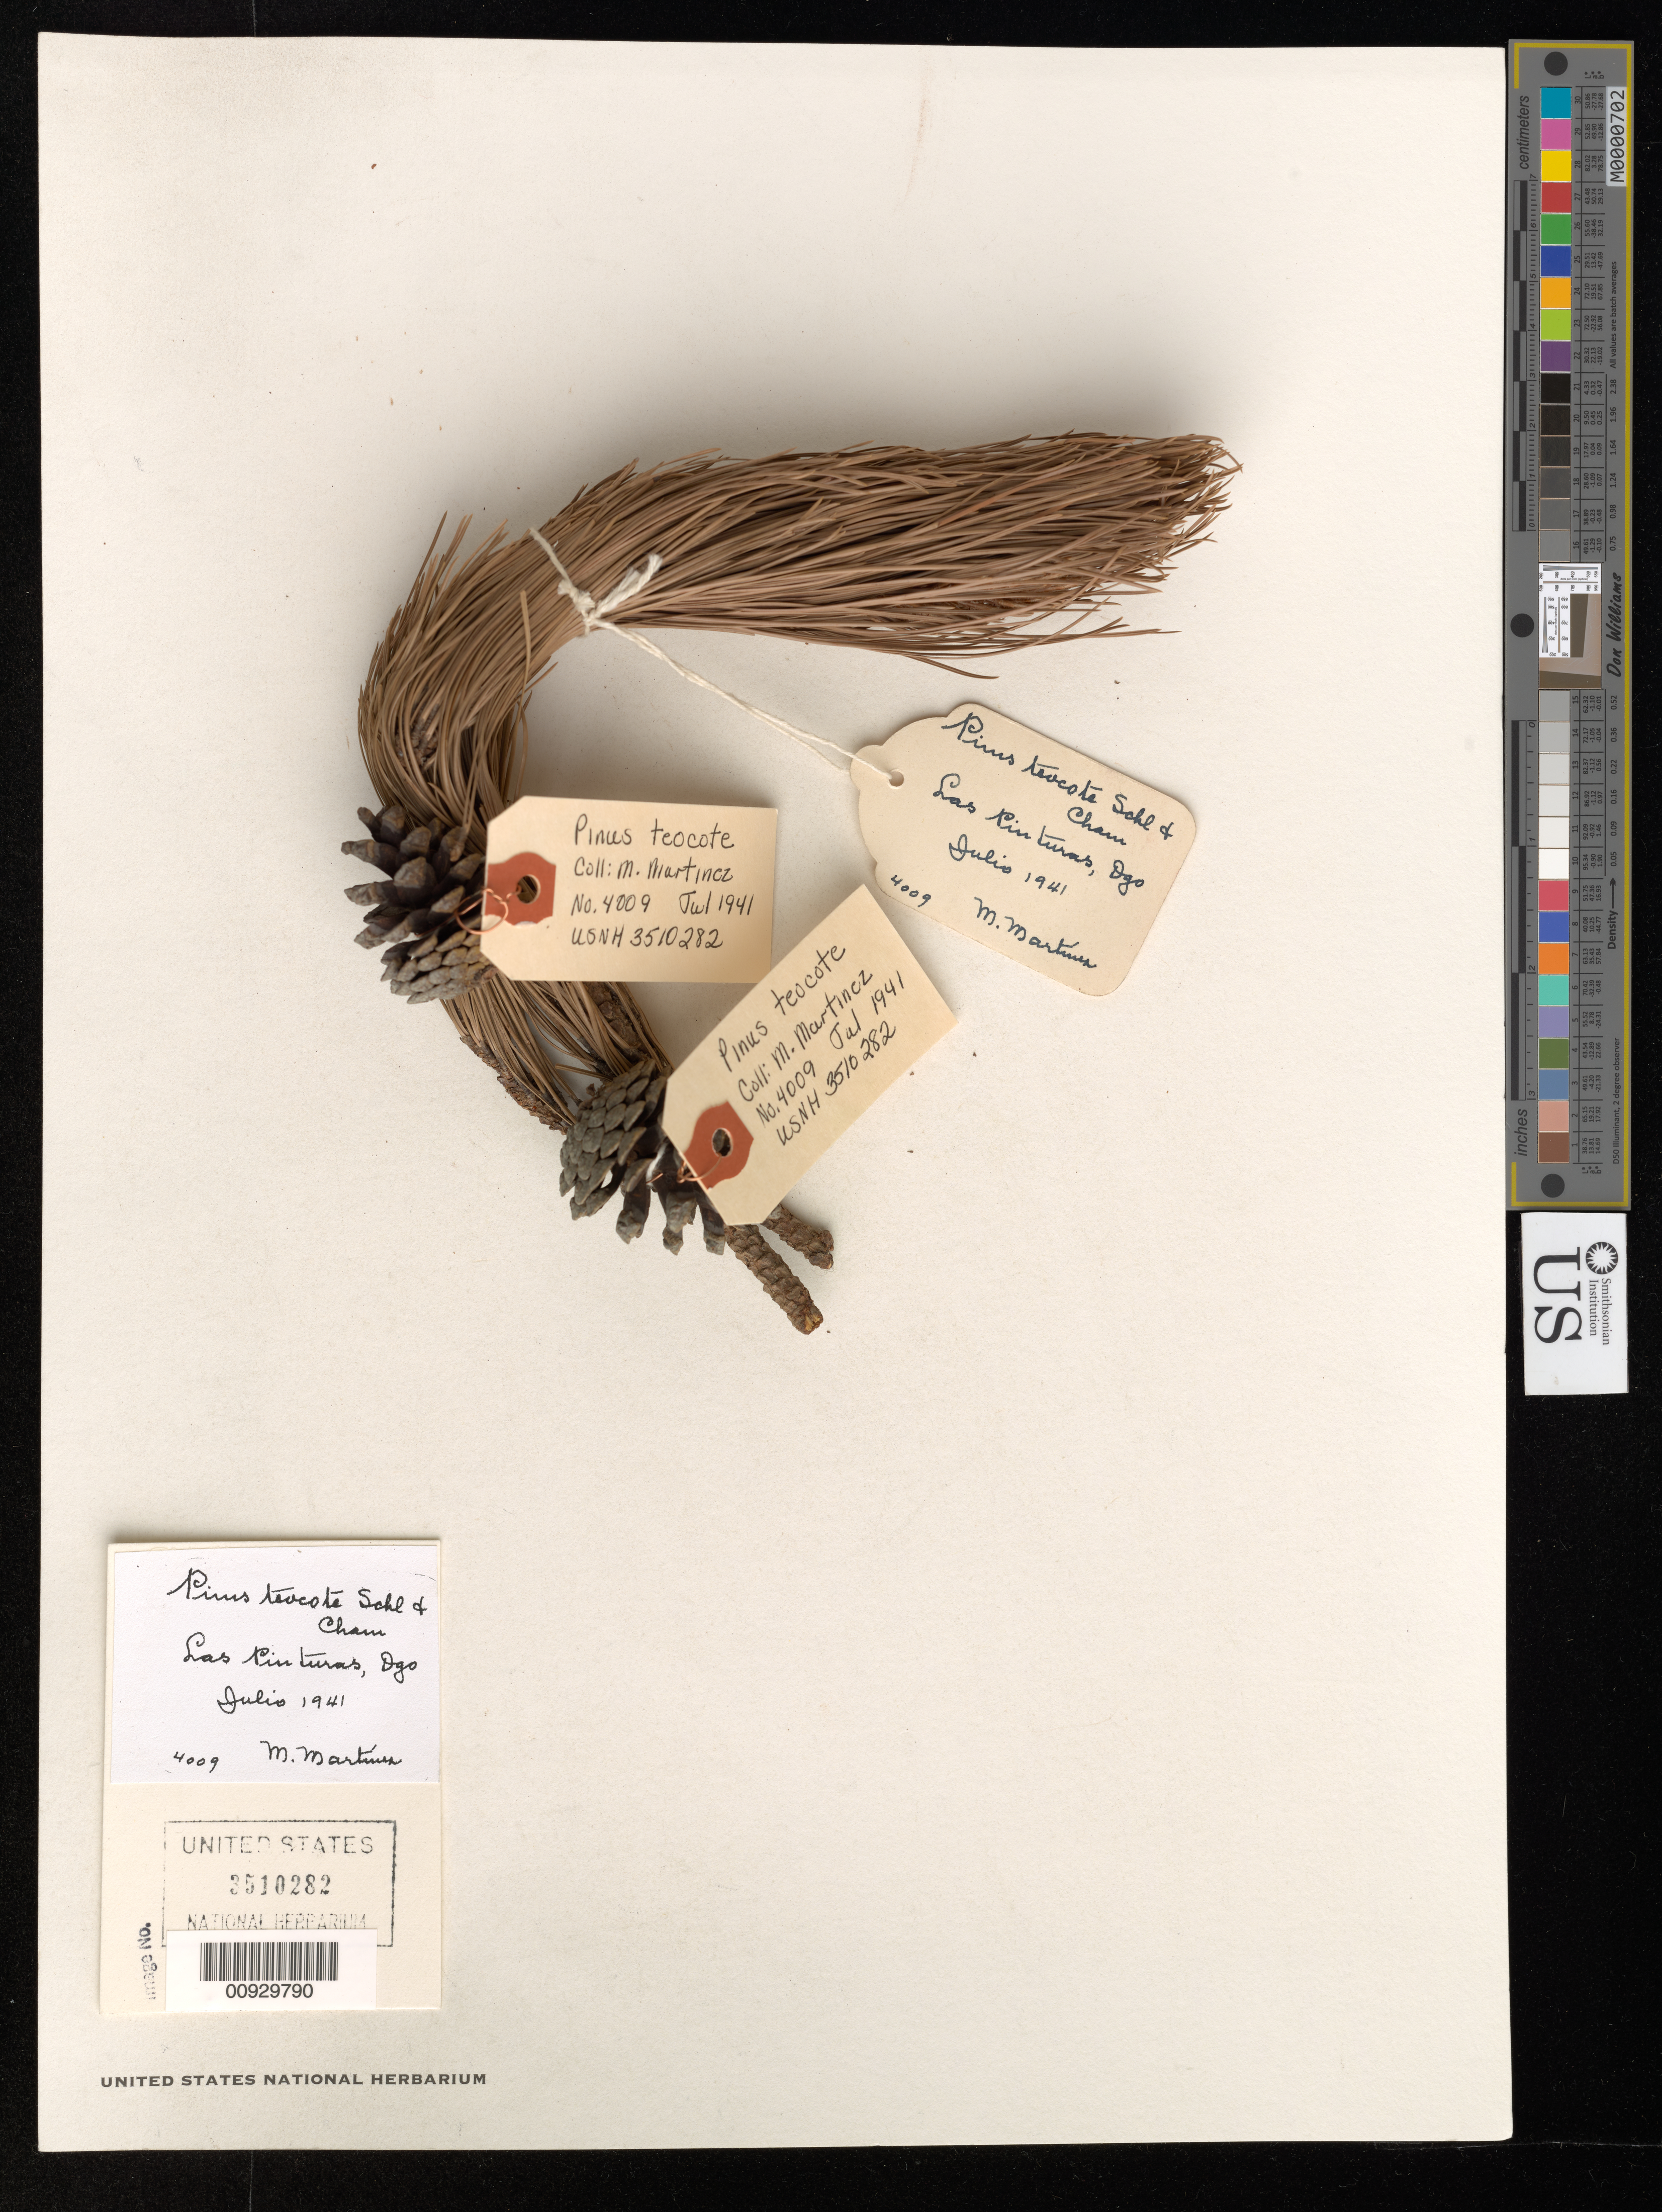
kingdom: Plantae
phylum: Tracheophyta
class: Pinopsida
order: Pinales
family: Pinaceae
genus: Pinus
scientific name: Pinus teocote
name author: Schltdl. & Cham.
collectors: M. Martinez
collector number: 4009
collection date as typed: Jul 1941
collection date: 1941-07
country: Mexico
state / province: Durango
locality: Las Pinturas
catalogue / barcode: US 3510282